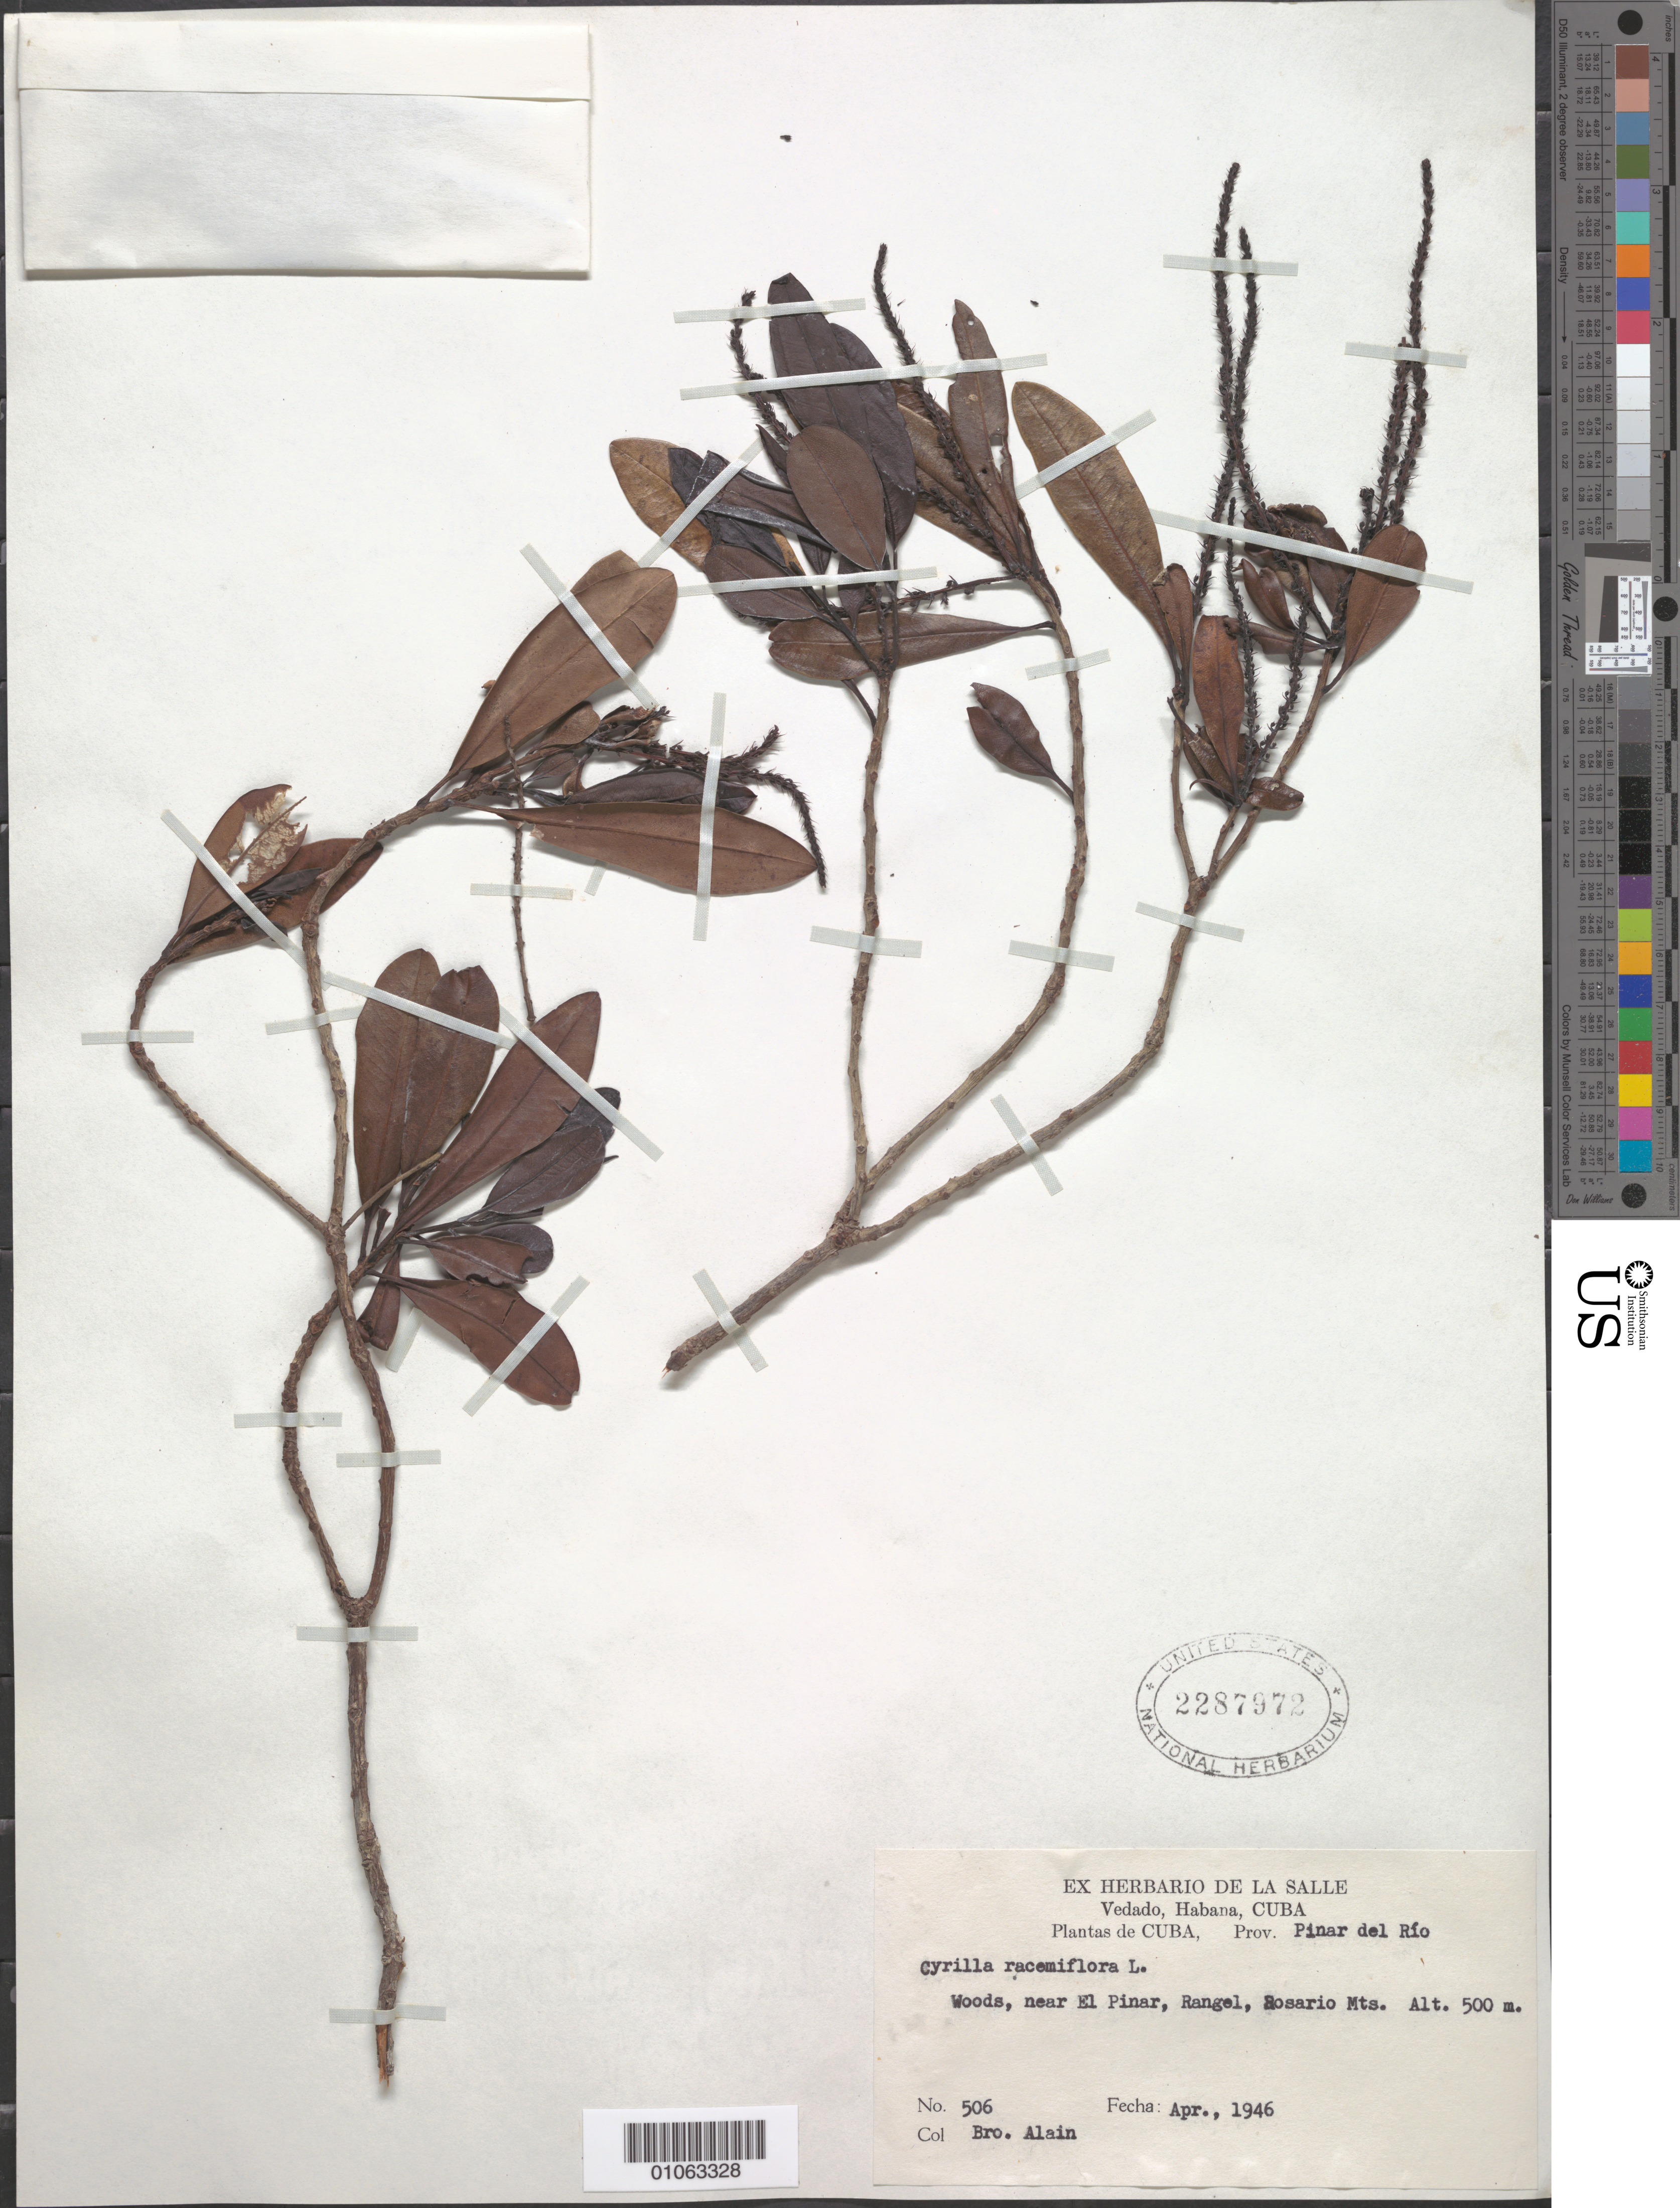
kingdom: Plantae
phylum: Tracheophyta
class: Magnoliopsida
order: Ericales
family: Cyrillaceae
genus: Cyrilla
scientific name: Cyrilla racemiflora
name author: L.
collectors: A. H. Liogier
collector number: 506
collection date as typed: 01 Apr 1946 to 30 Apr 1946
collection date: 1946-04-01/1946-04-30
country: Cuba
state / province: Pinar del Rio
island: Cuba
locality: Woods, near El Pinar, Rangel, Rosario Mts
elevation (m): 500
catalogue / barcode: US 2287972